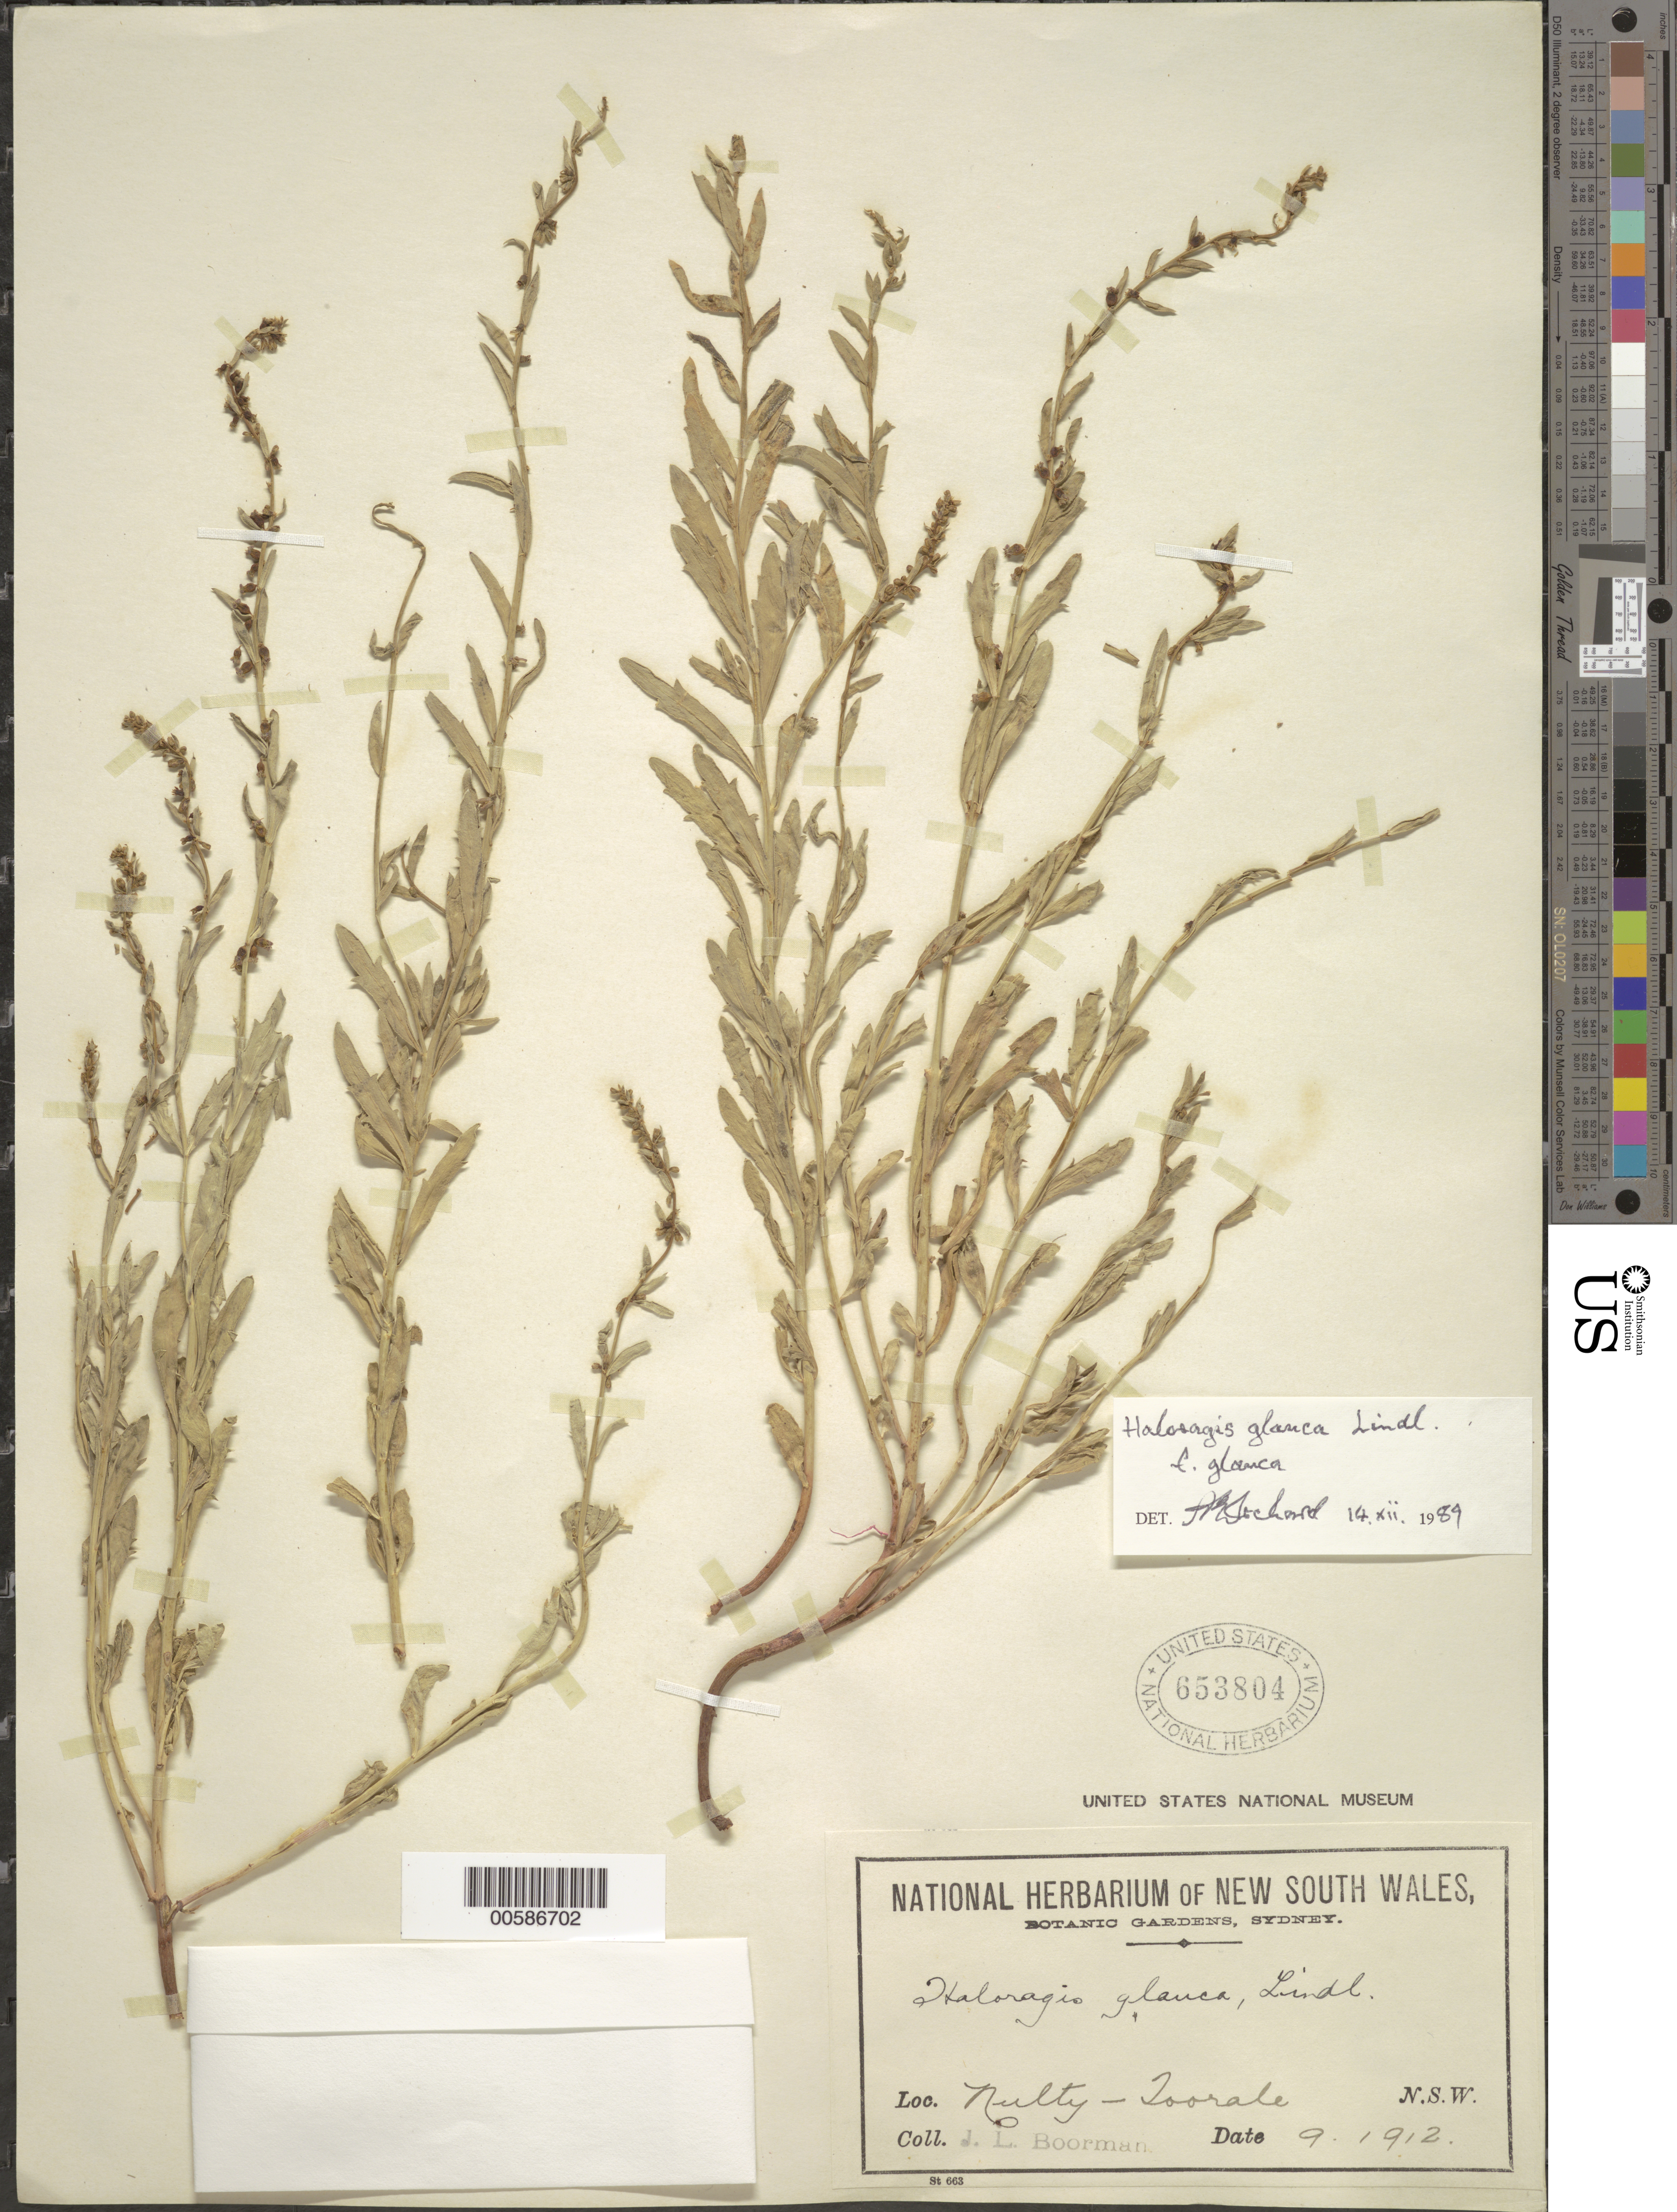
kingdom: Plantae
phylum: Tracheophyta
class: Magnoliopsida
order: Saxifragales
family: Haloragaceae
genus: Haloragis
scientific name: Haloragis glauca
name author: Lindl.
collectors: J. Boorman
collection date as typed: Sep 1912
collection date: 1912-09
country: Australia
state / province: New South Wales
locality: Nulty Toorale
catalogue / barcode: US 653804